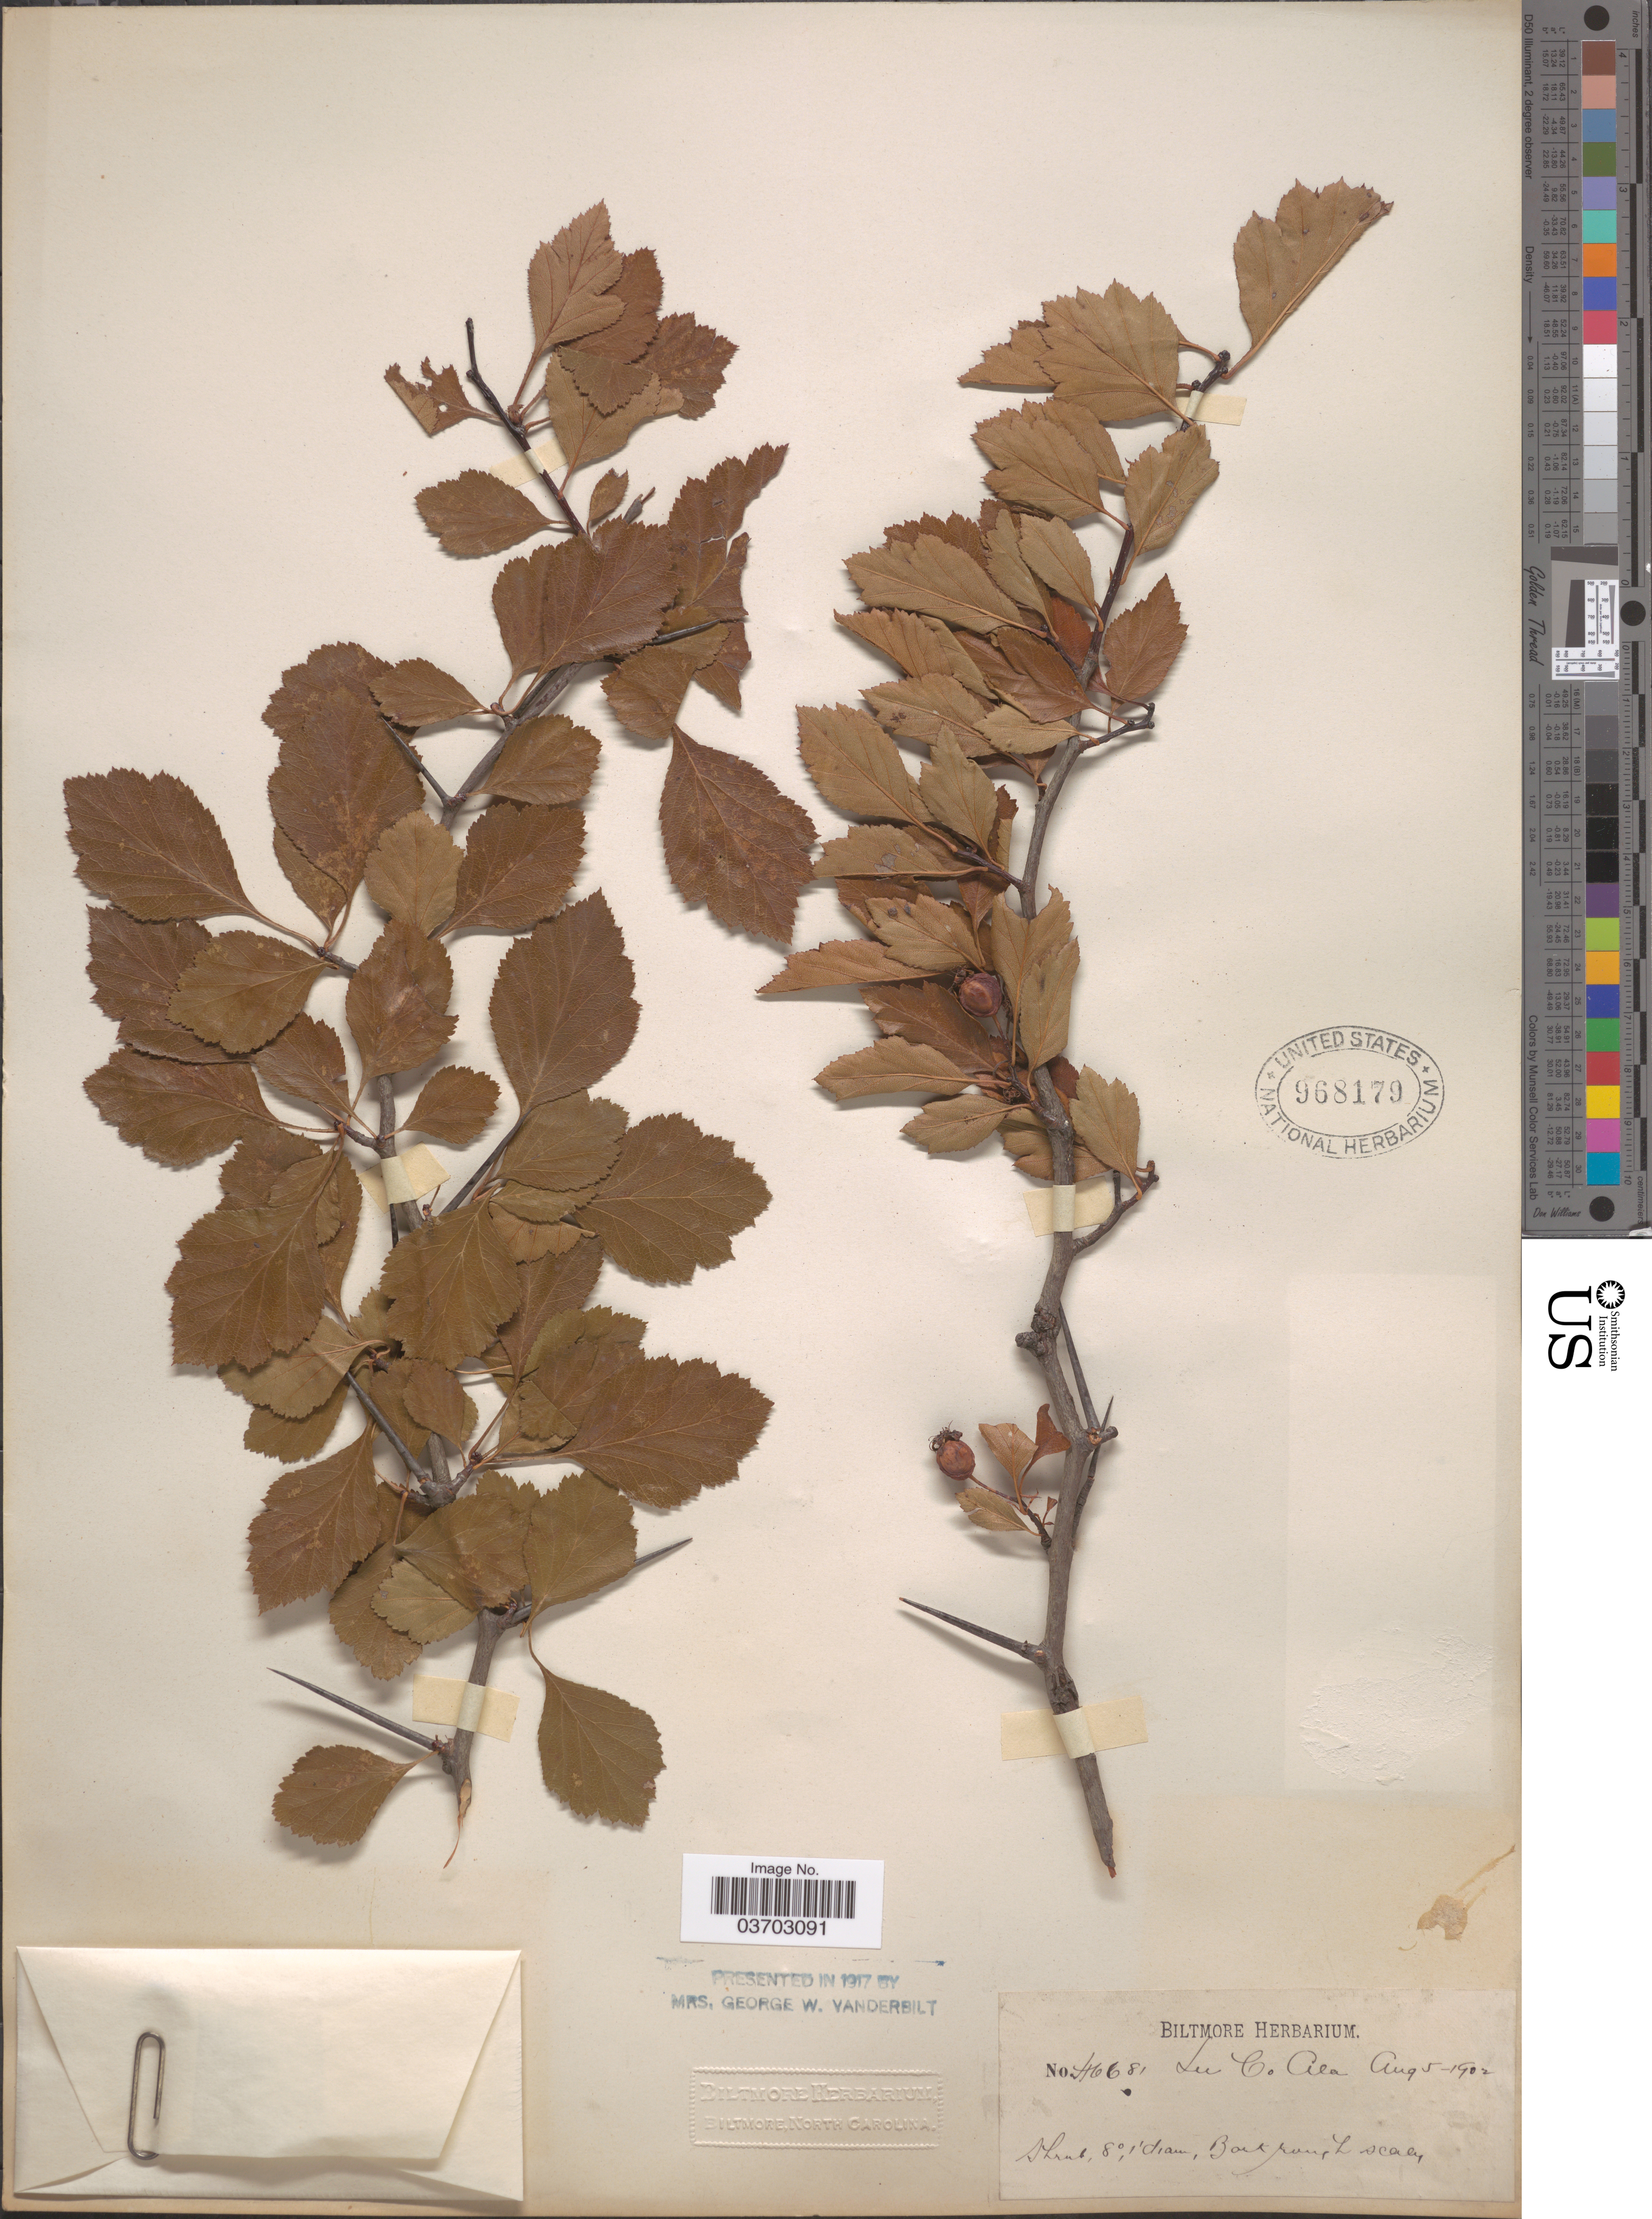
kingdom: Plantae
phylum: Tracheophyta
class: Magnoliopsida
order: Rosales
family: Rosaceae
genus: Crataegus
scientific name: Crataegus sp.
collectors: ex herb. Biltmore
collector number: H681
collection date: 1902-08-05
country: United States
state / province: Alabama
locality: Lee Co.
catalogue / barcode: US 968179